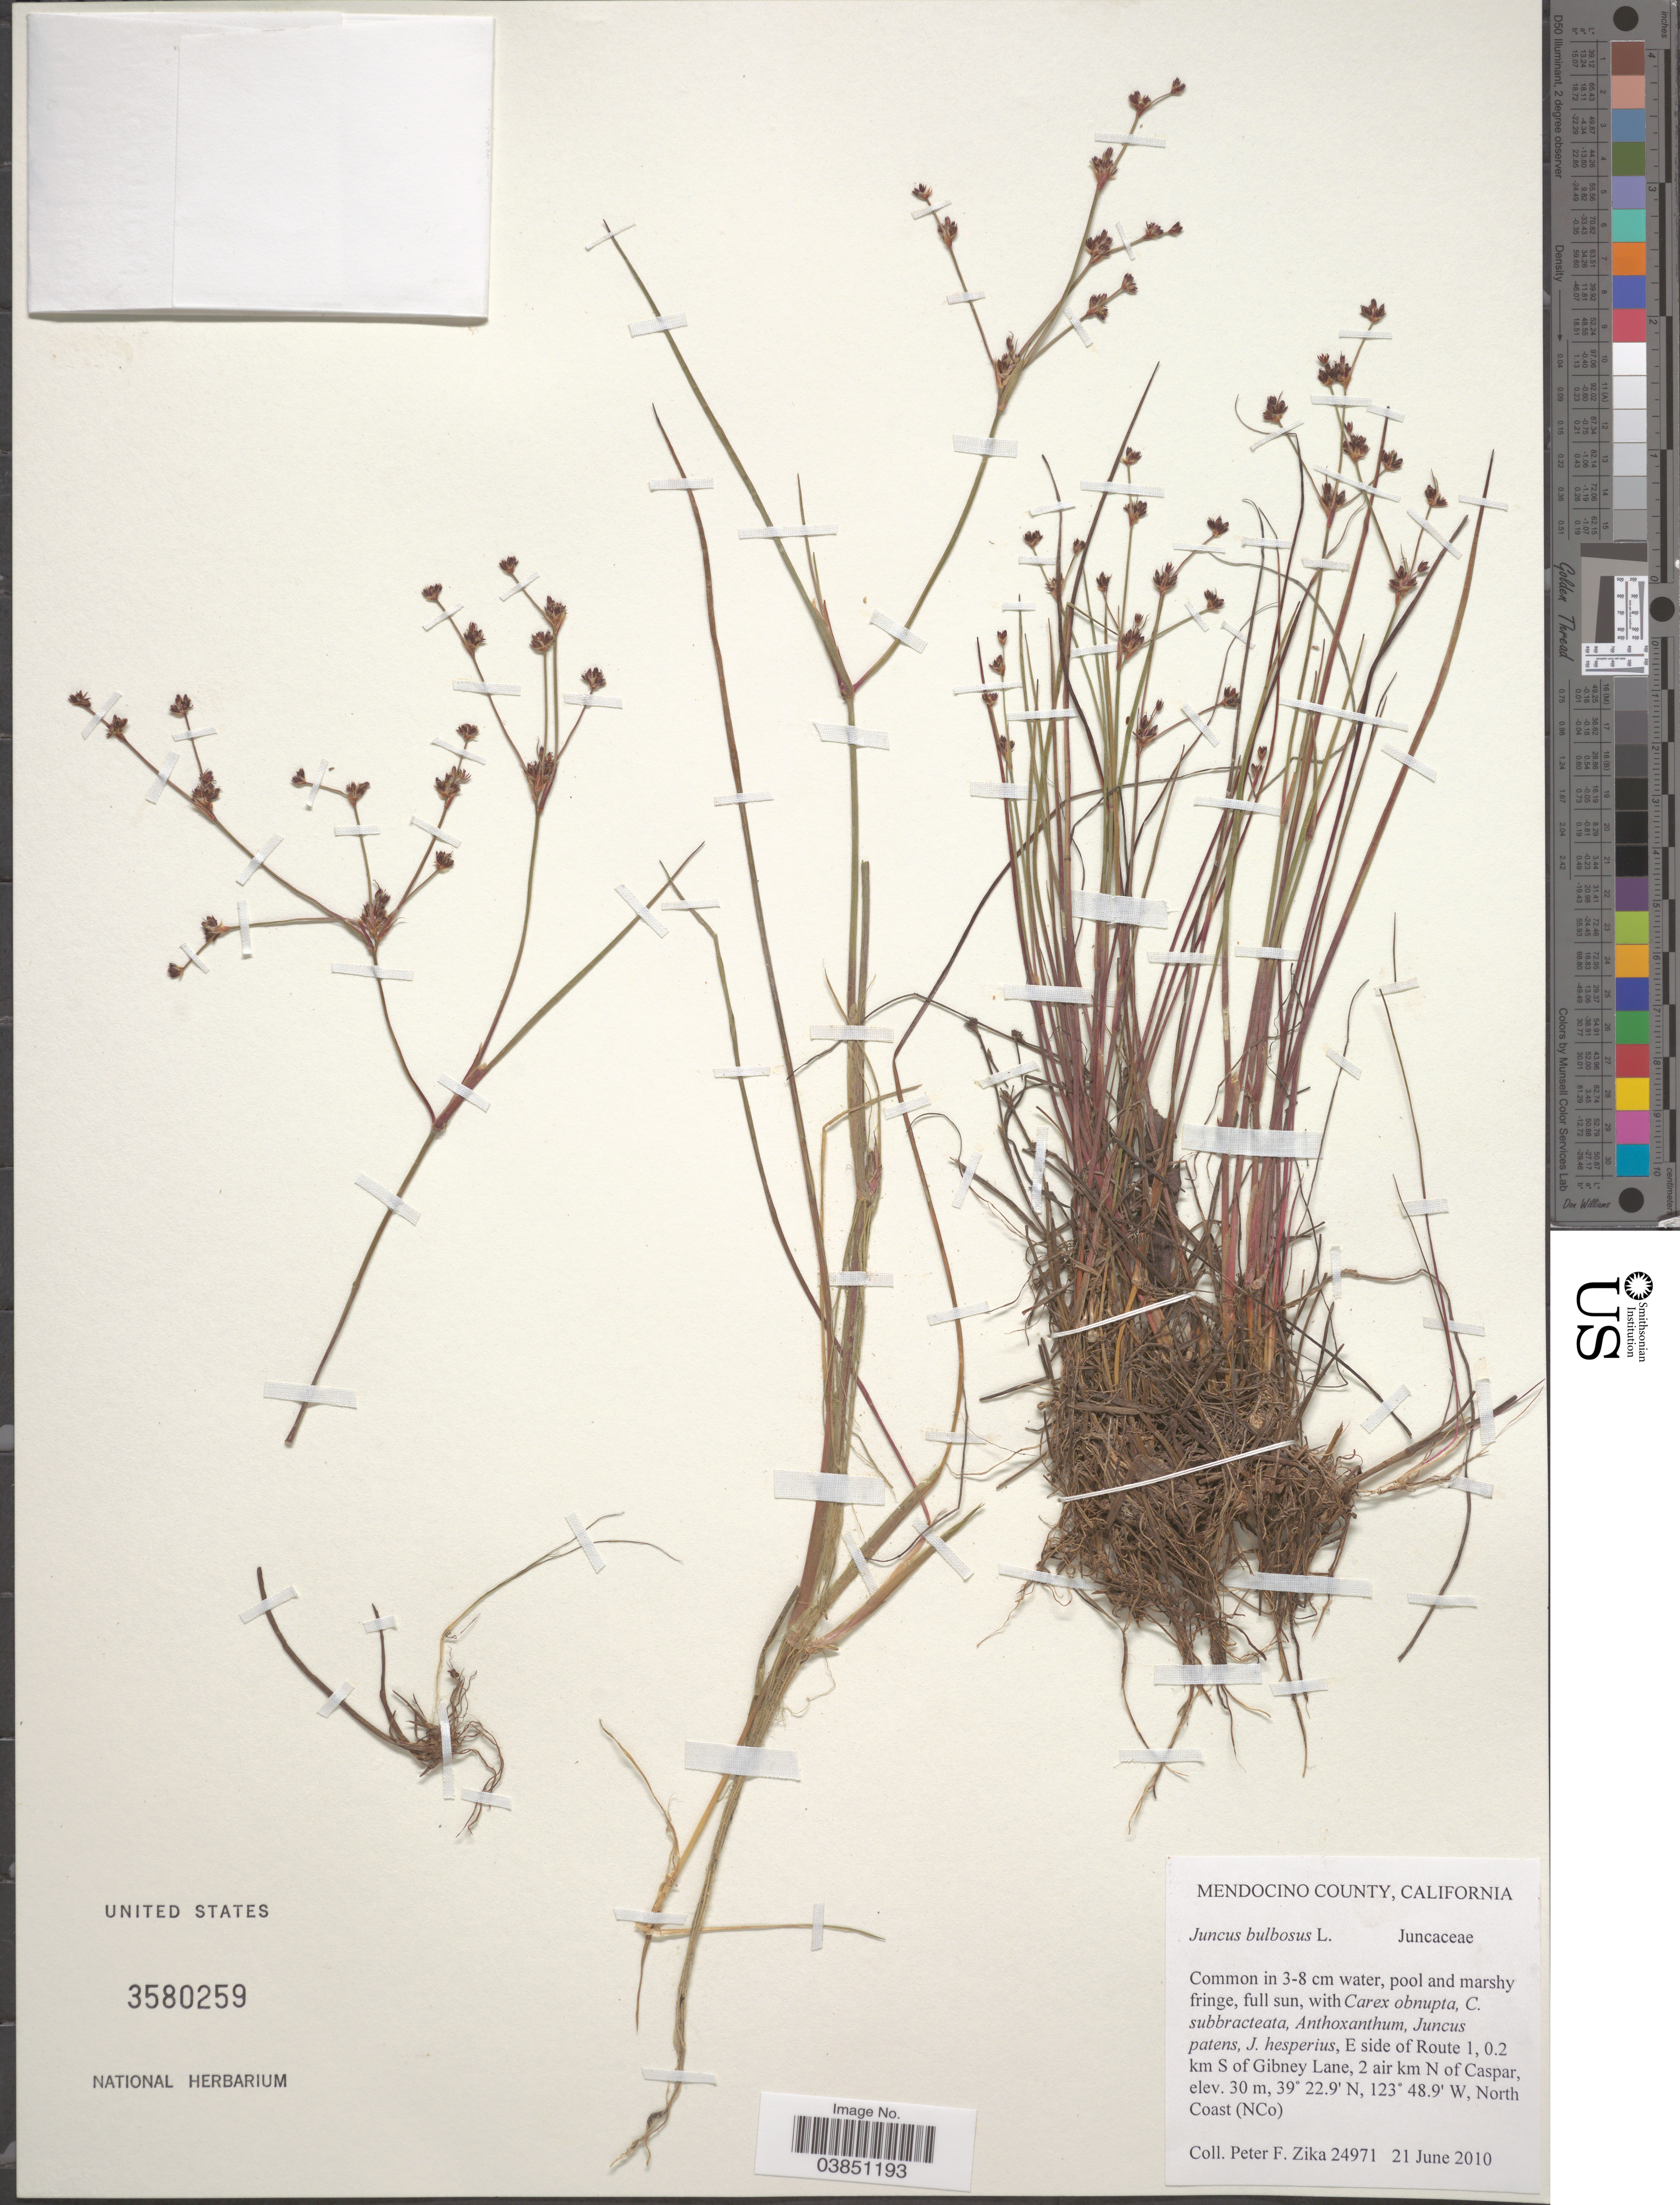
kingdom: Plantae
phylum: Tracheophyta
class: Liliopsida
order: Poales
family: Juncaceae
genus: Juncus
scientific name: Juncus bulbosus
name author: L.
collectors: P. F. Zika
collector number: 24971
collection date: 2010-06-21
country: United States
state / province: California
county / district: Mendocino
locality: Mendocino County. E side of Route 1, 0.2 km S of Gibney Lane, 2 air km N of Caspar, North Coast (NCo).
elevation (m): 30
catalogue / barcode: US 3580259